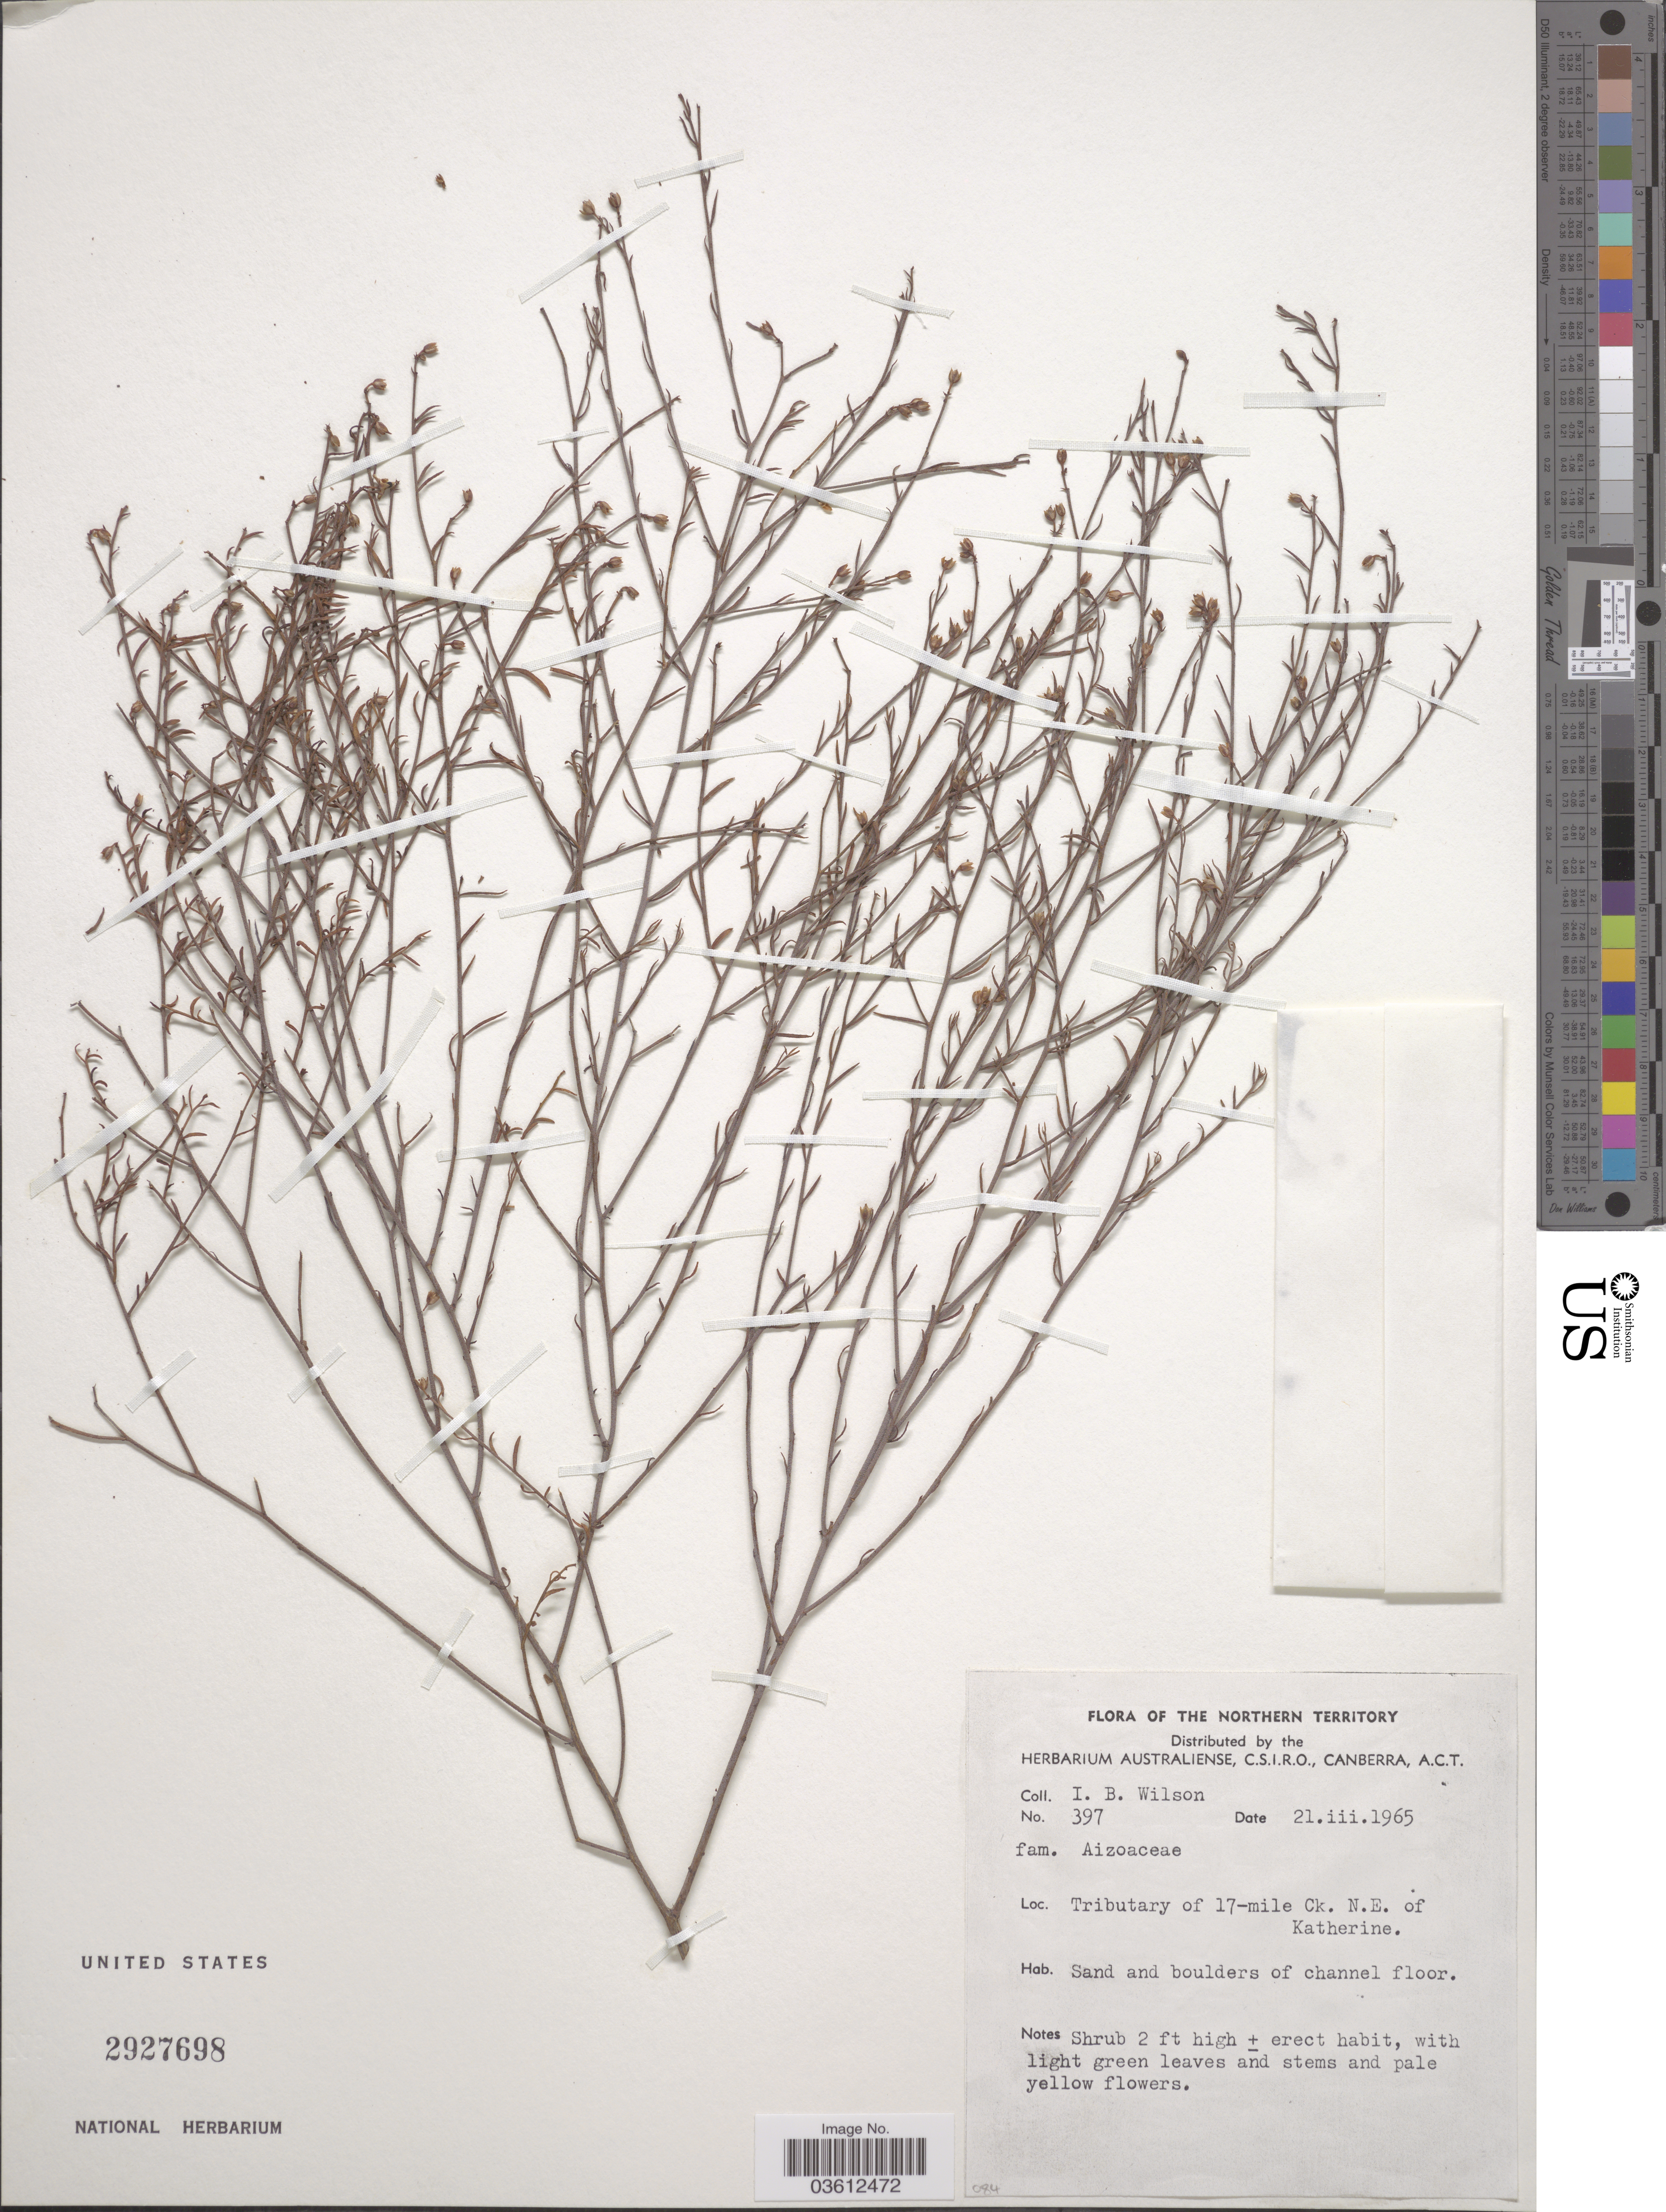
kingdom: Plantae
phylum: Tracheophyta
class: Magnoliopsida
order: Caryophyllales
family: Macarthuriaceae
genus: Macarthuria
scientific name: Macarthuria apetala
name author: Harv.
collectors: I. B. Wilson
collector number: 397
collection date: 1965-03-21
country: Australia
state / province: Northern Territory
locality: Tributary of 17-mile Ck. N.E. of Katherine.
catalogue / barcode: US 2927698